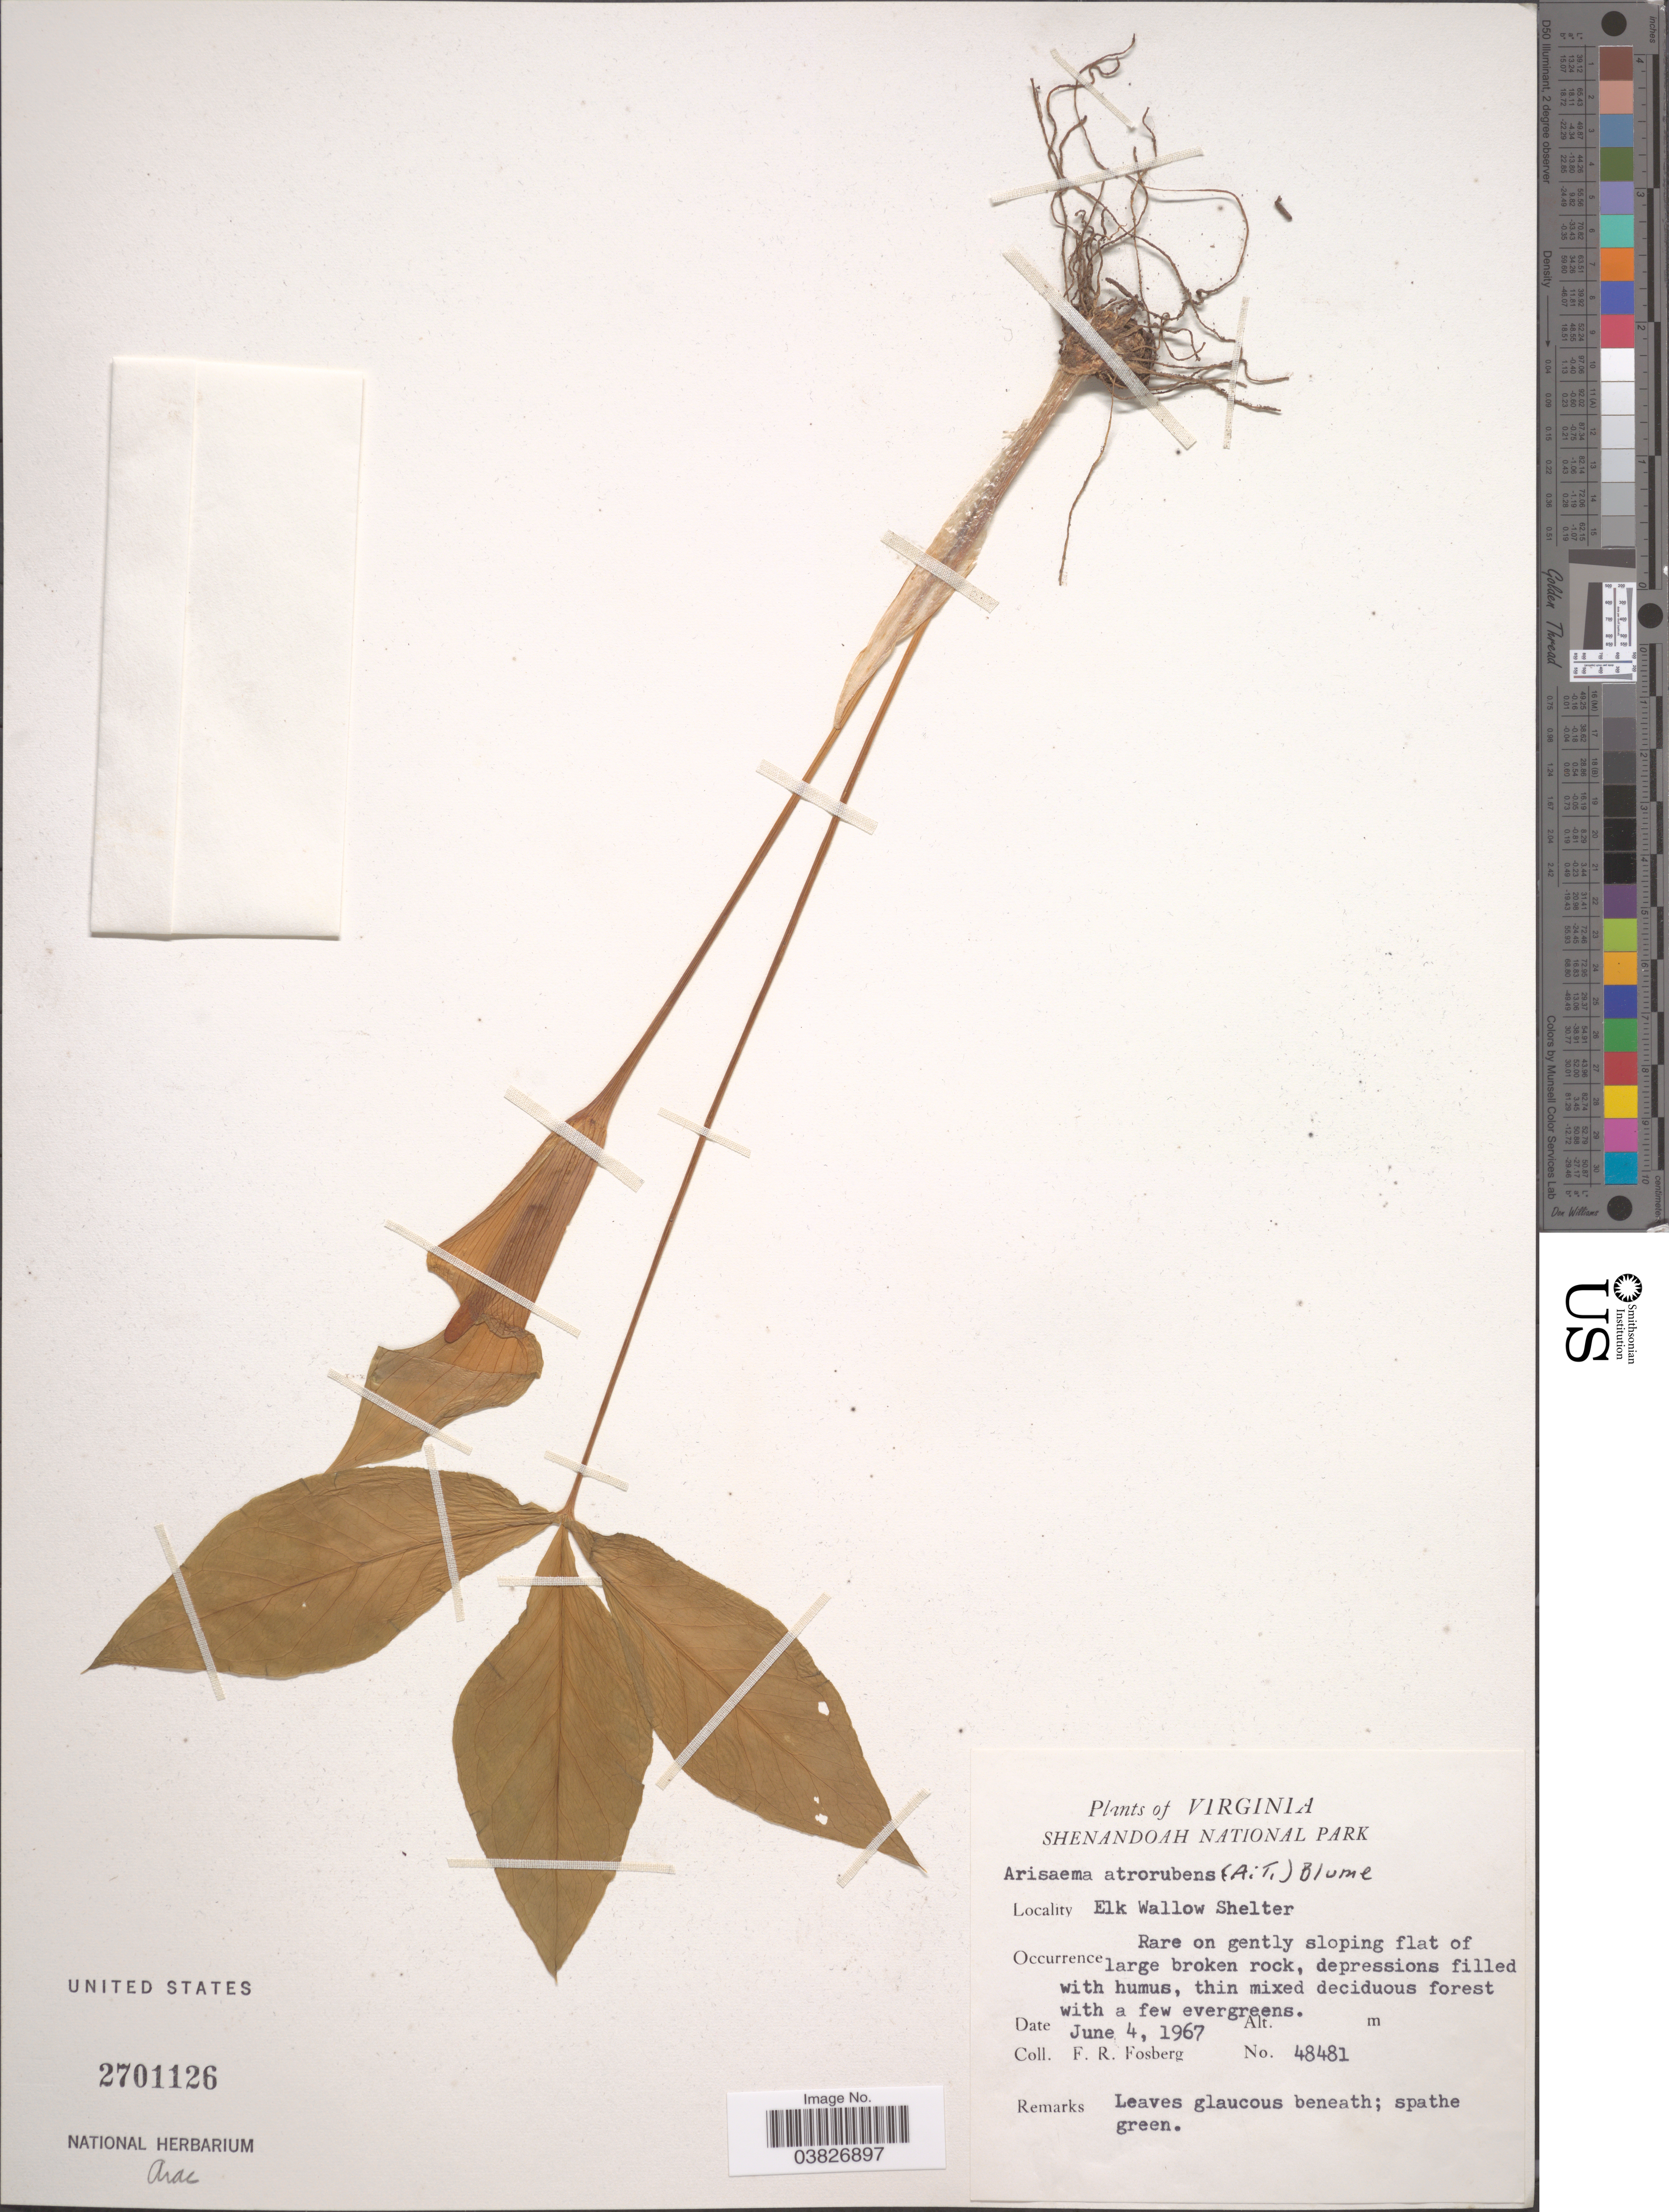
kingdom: Plantae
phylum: Tracheophyta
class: Liliopsida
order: Alismatales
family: Araceae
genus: Arisaema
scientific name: Arisaema atrorubens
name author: (Aiton) Blume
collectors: F. R. Fosberg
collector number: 48481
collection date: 1967-06-04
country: United States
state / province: Virginia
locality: Shenandoah National Park. Elk Wallow Shelter.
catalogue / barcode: US 2701126